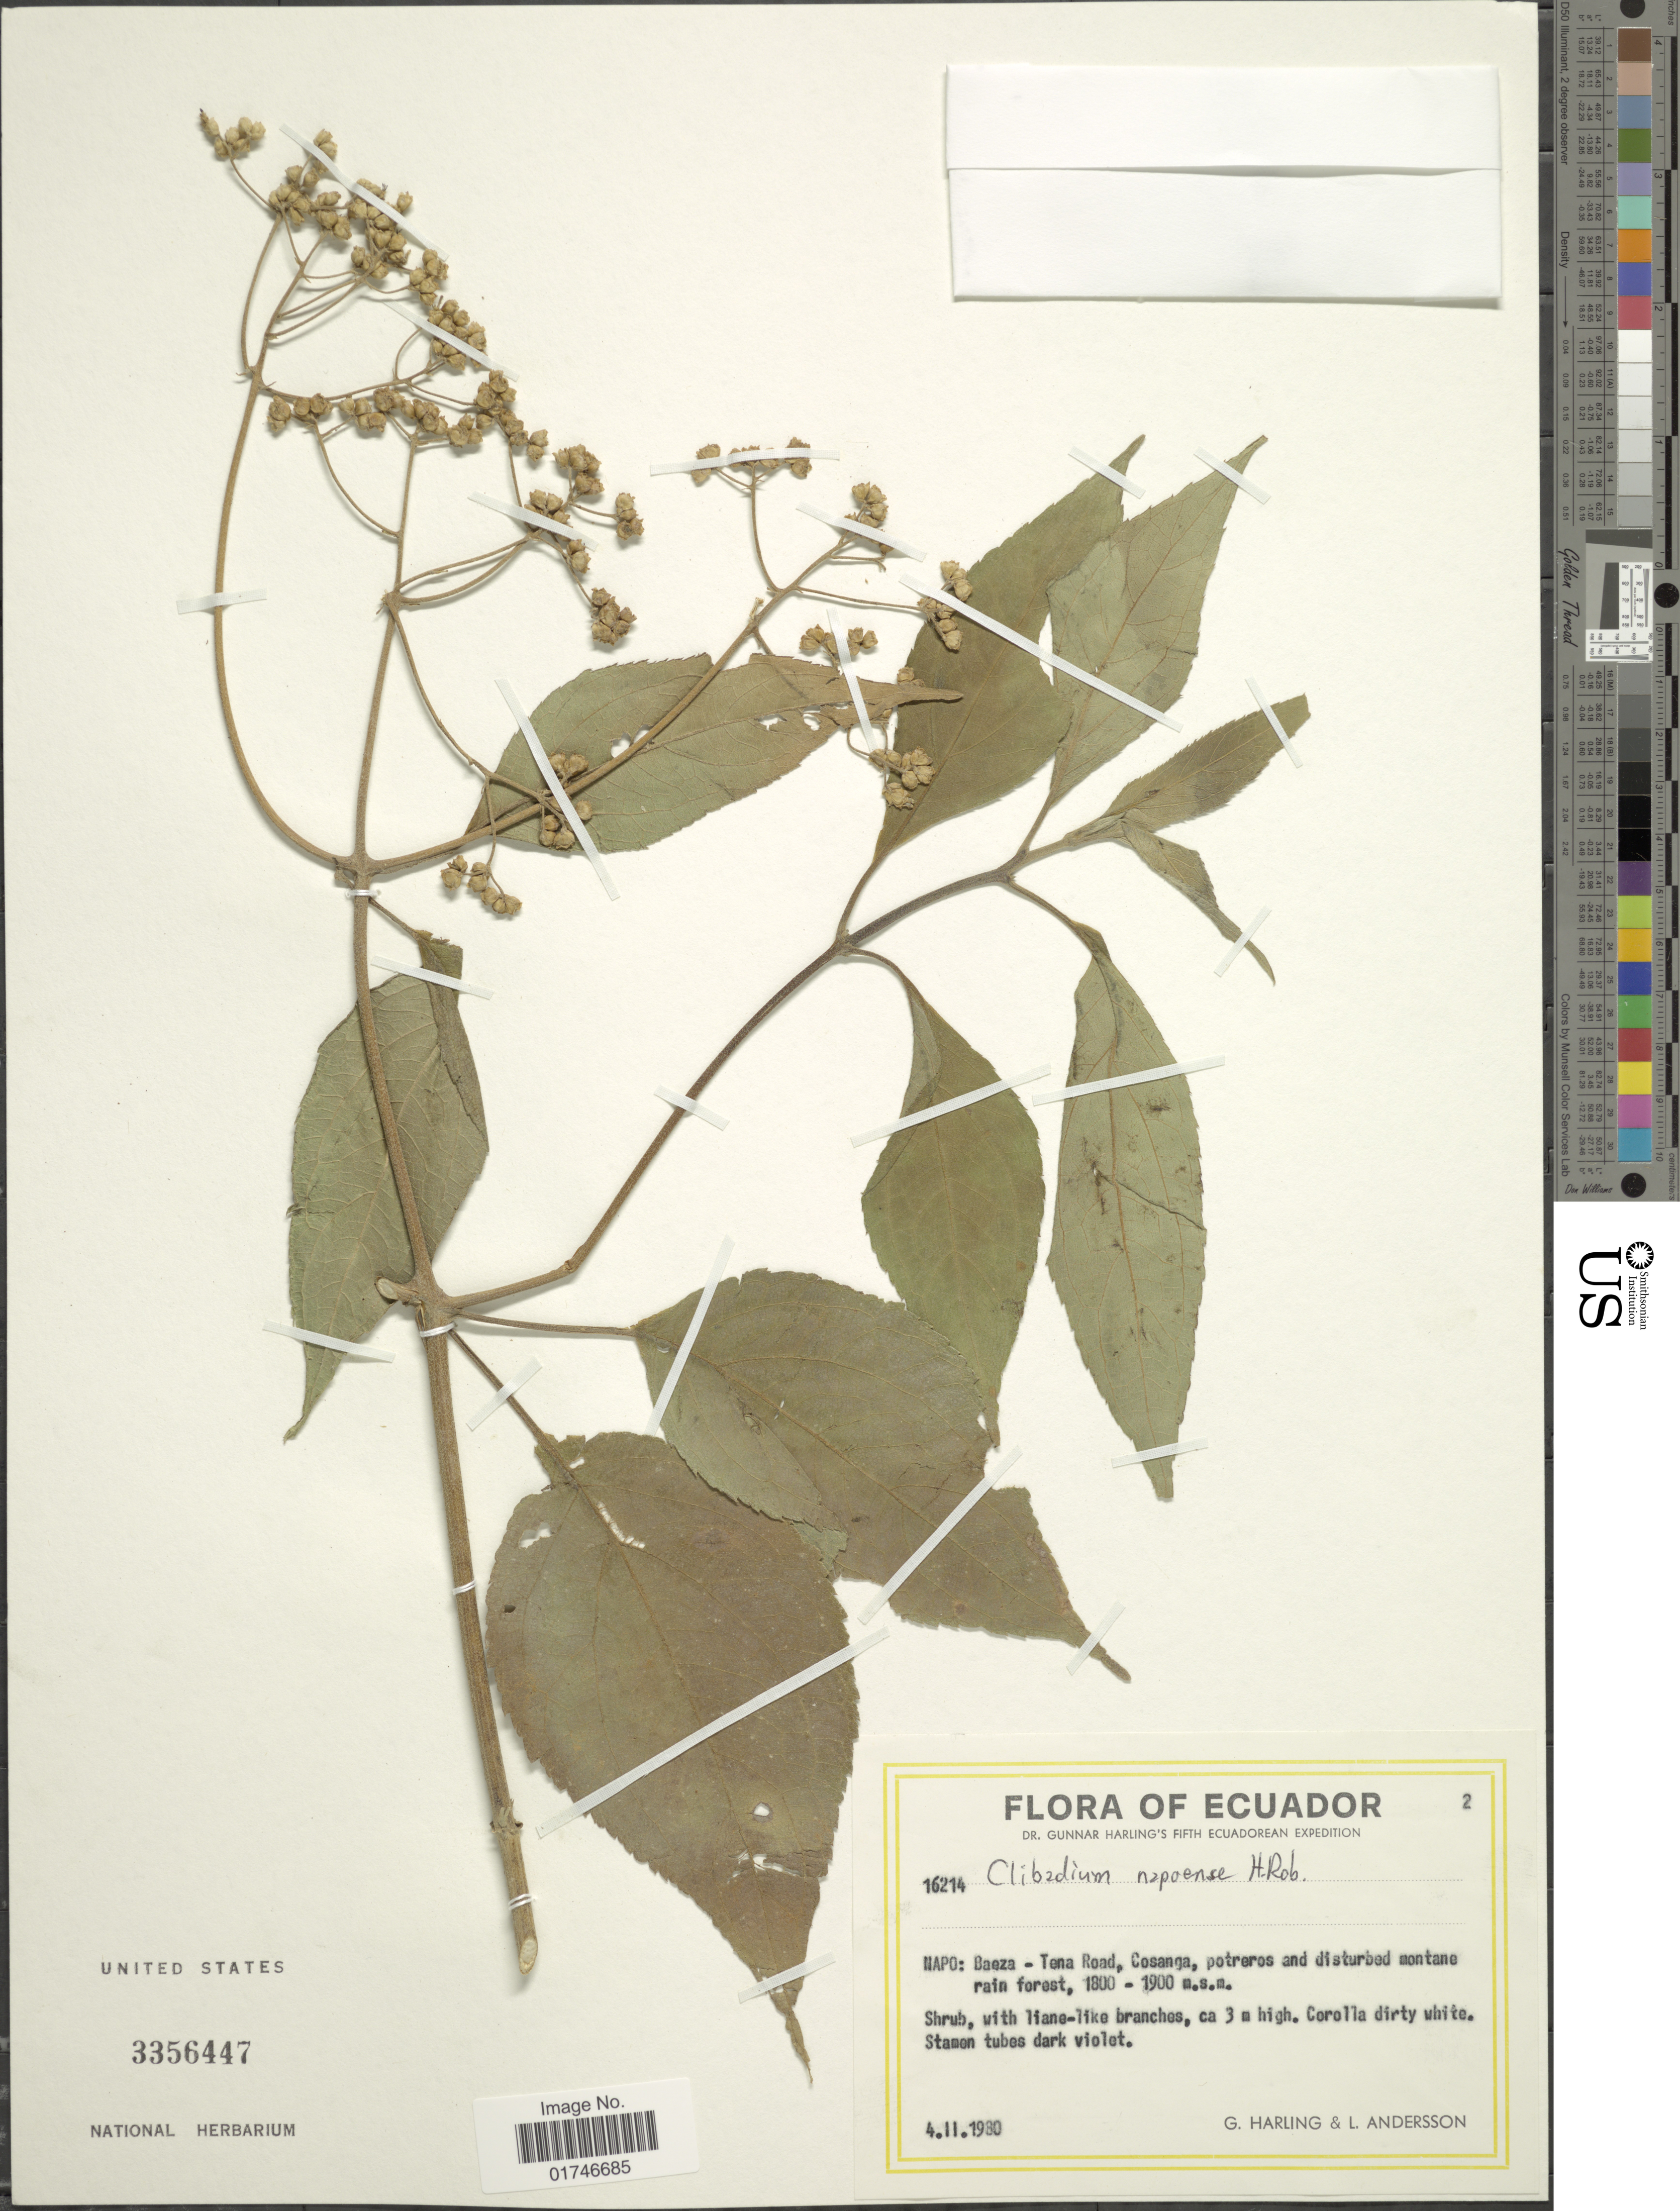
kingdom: Plantae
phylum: Tracheophyta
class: Magnoliopsida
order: Asterales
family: Asteraceae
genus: Clibadium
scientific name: Clibadium napoense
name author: H. Rob.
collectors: G. Harling & L. Andersson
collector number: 16214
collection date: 1980-02-04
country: Ecuador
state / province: Napo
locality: Napo: Baeza - Tena Road, Cosanga, potreros and distrurbed montane rain forest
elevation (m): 1800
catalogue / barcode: US 3356447